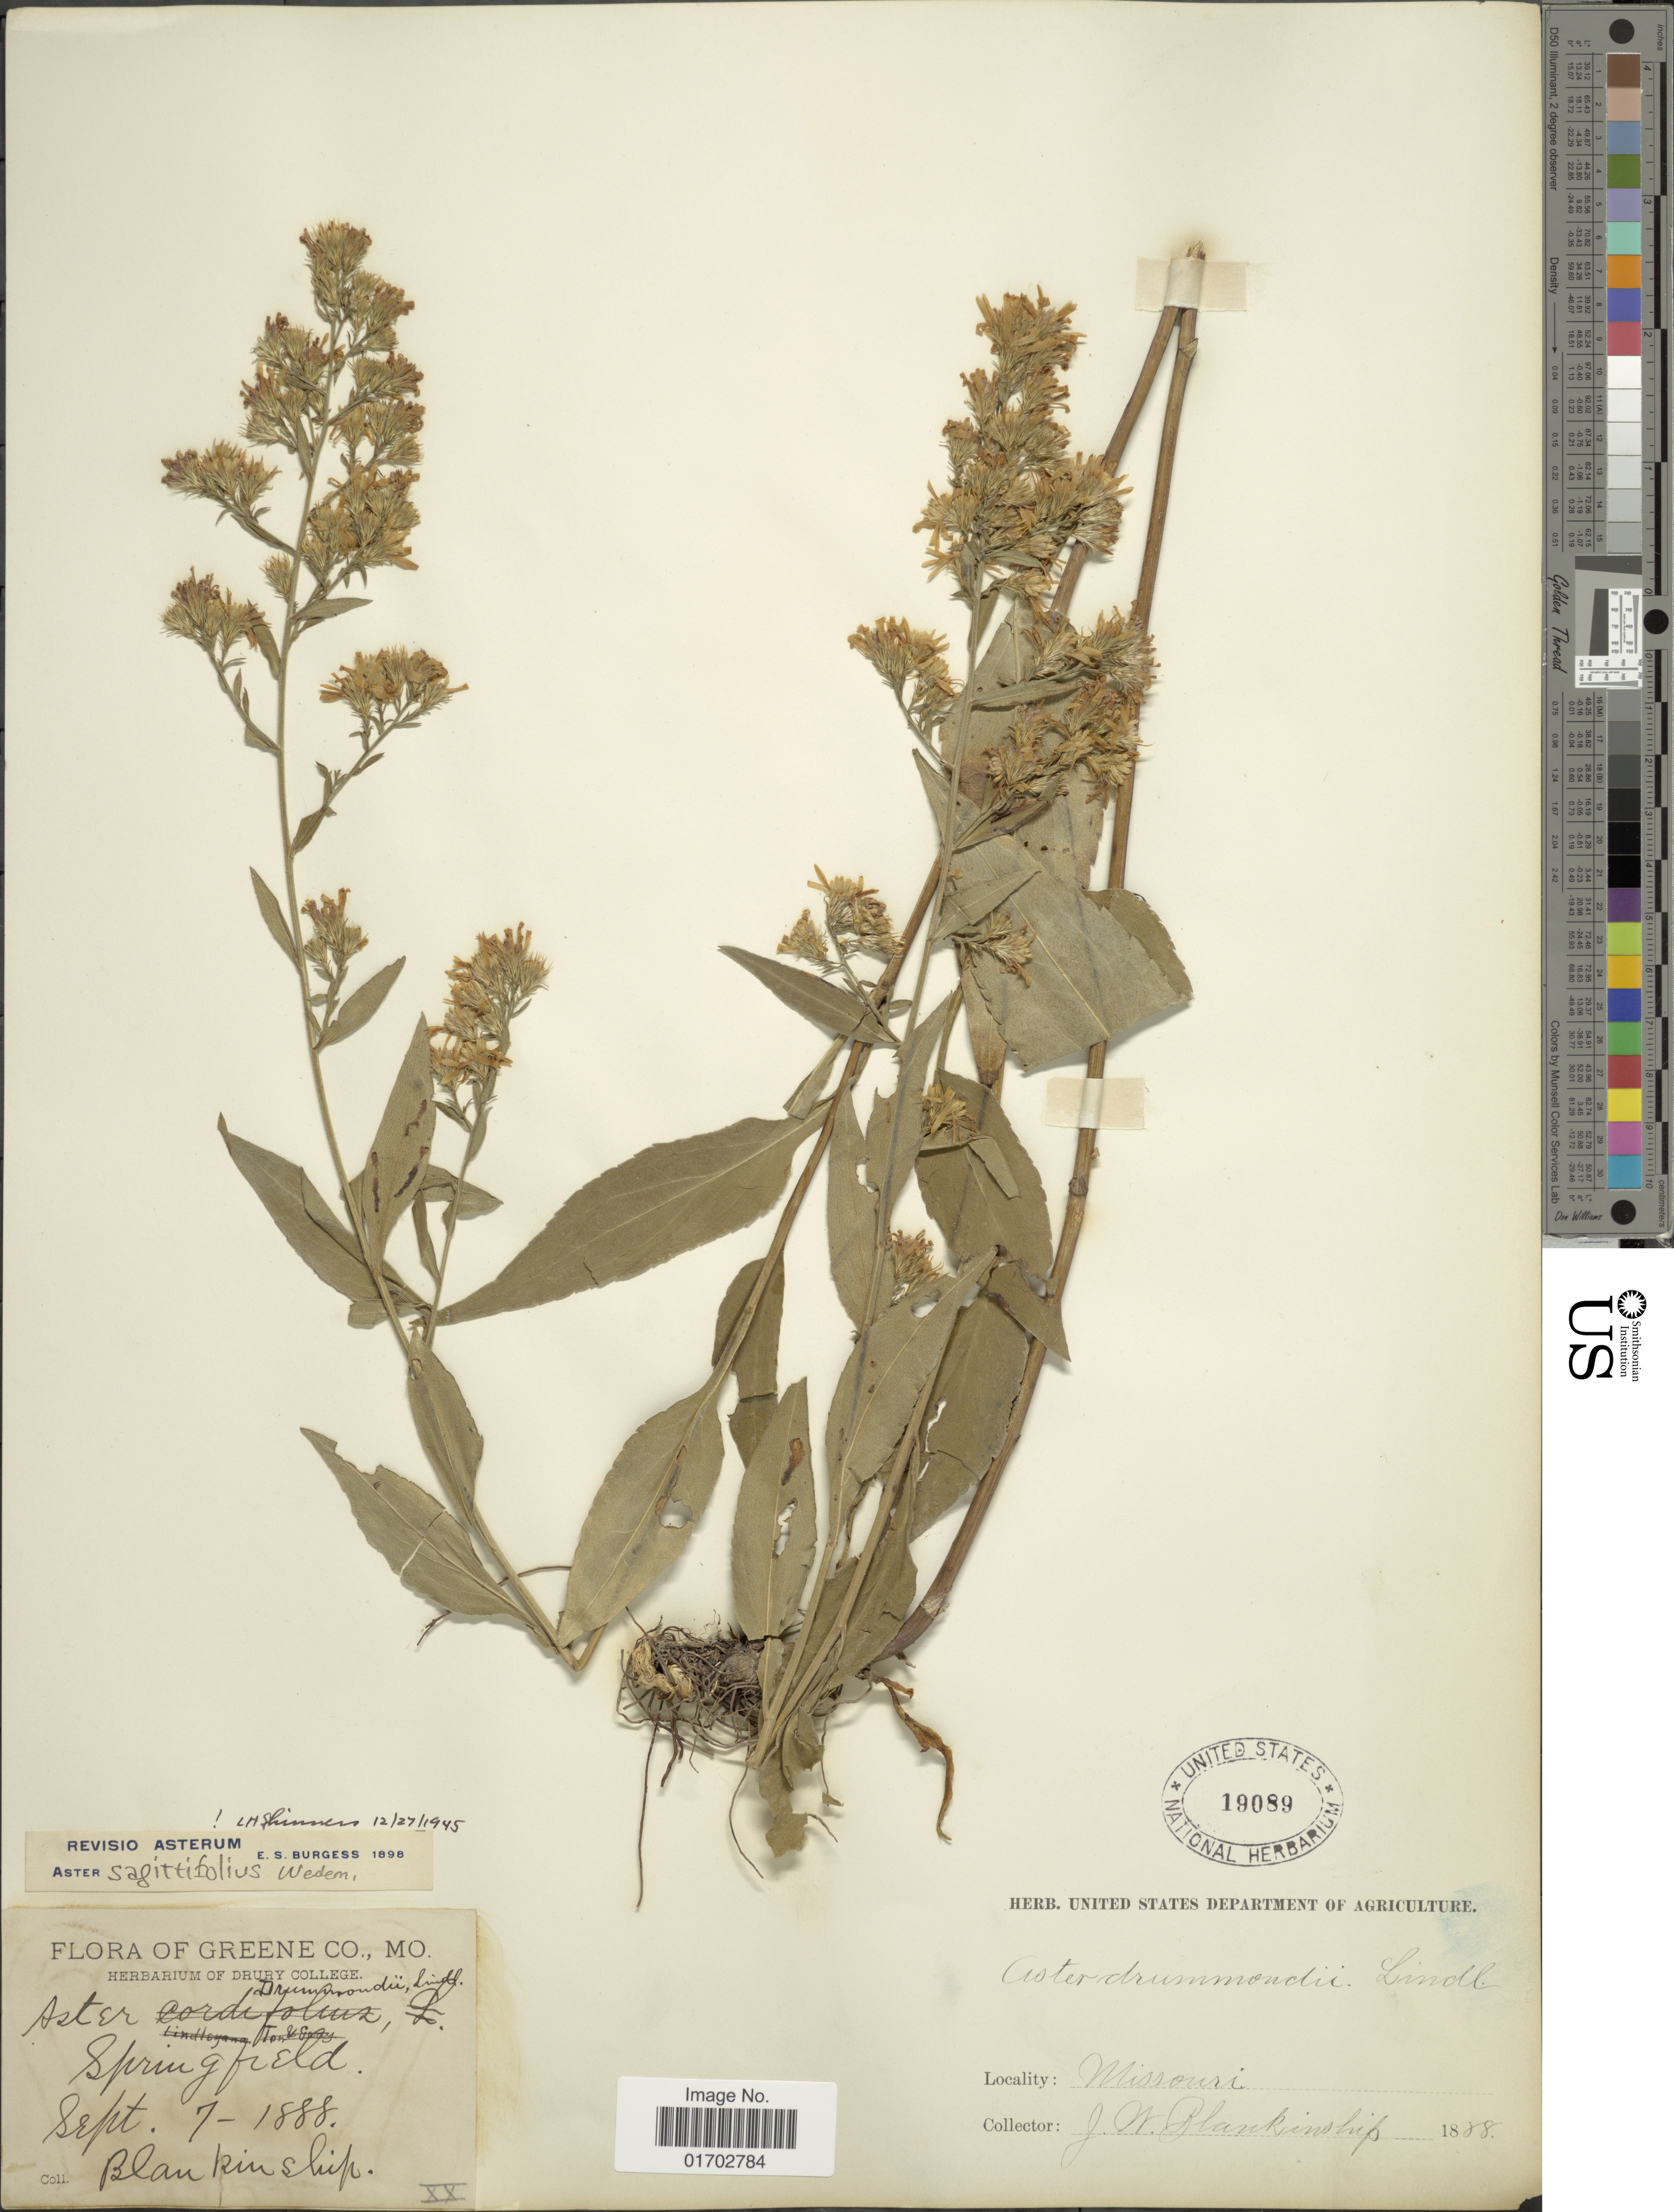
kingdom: Plantae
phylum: Tracheophyta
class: Magnoliopsida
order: Asterales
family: Asteraceae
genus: Symphyotrichum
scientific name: Symphyotrichum sagittifolium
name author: (Wedem. ex Willd.) G.L. Nesom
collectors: J. W. Blankinship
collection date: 1888-09-07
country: United States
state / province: Missouri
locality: Greene, Co, Springfield.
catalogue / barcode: US 19089